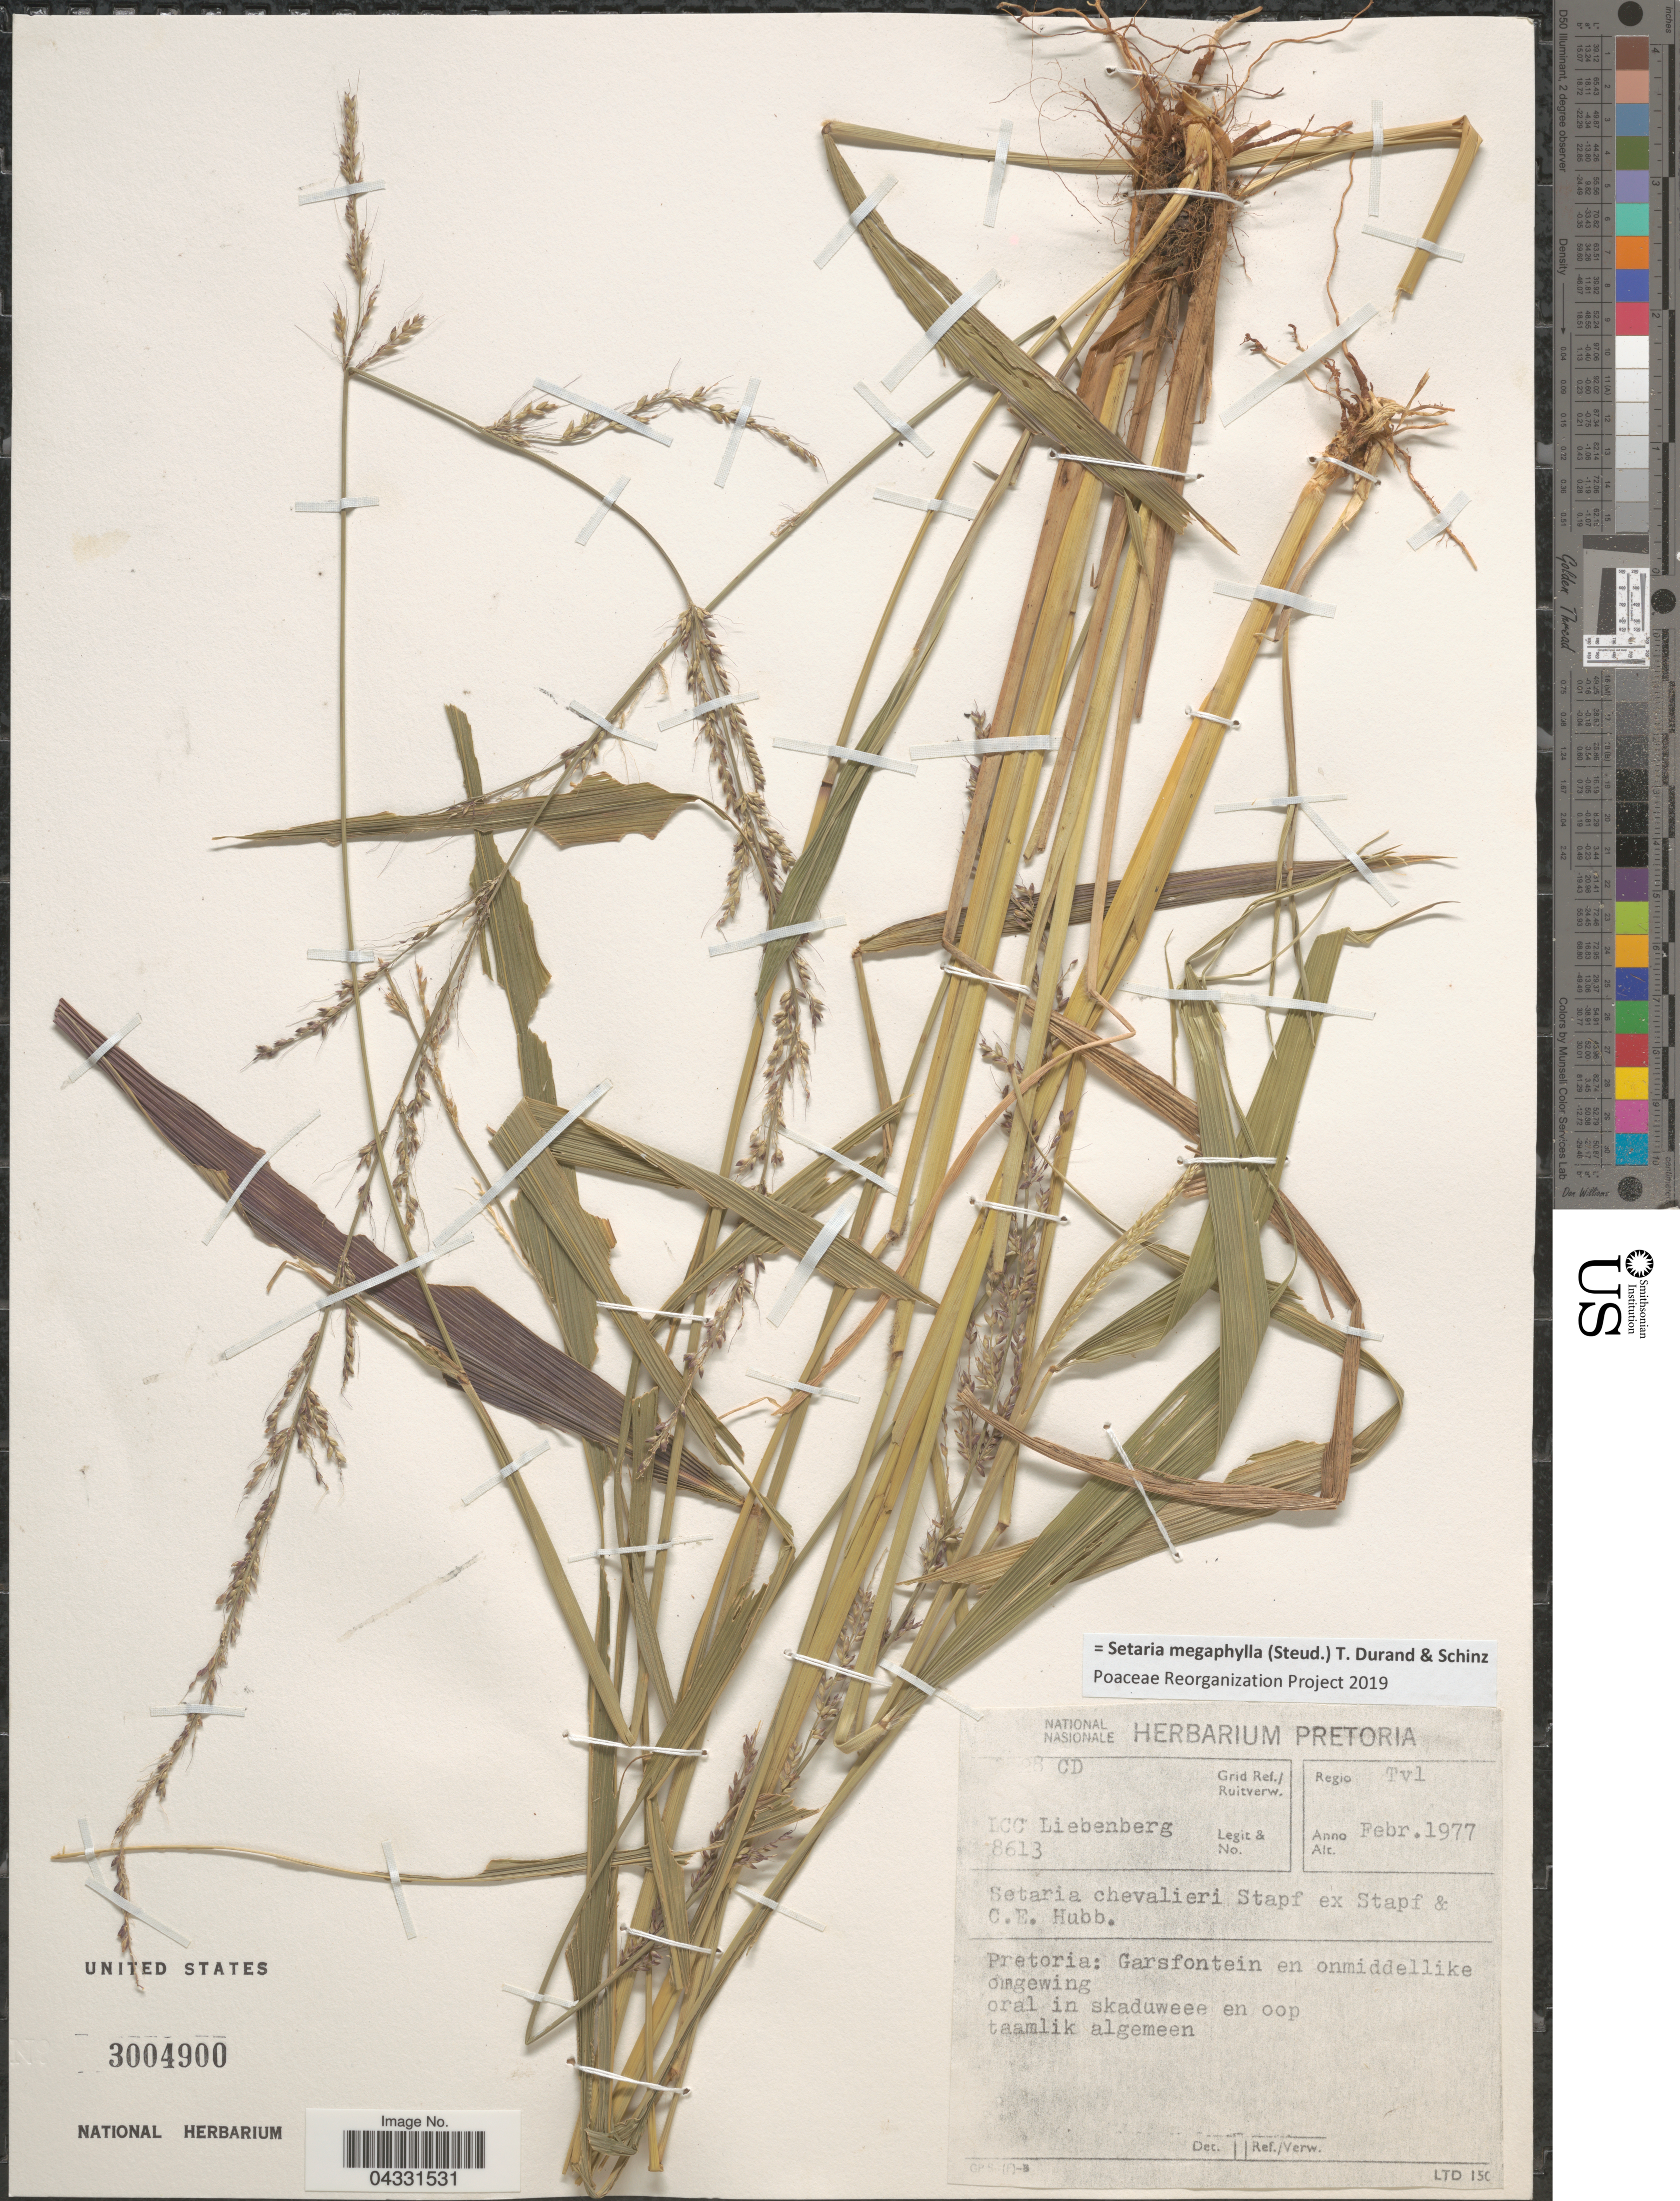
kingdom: Plantae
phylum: Tracheophyta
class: Liliopsida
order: Poales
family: Poaceae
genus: Setaria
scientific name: Setaria megaphylla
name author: (Steud.) Durieu & Schinz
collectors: L. Liebenberg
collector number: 8613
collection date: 1977-02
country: South Africa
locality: Grid Ref./ Ruitverw. [illegible text]8 CD. Regio Tvl. Pretoria: Garsfontein en onmiddellike omgewing.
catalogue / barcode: US 3004900